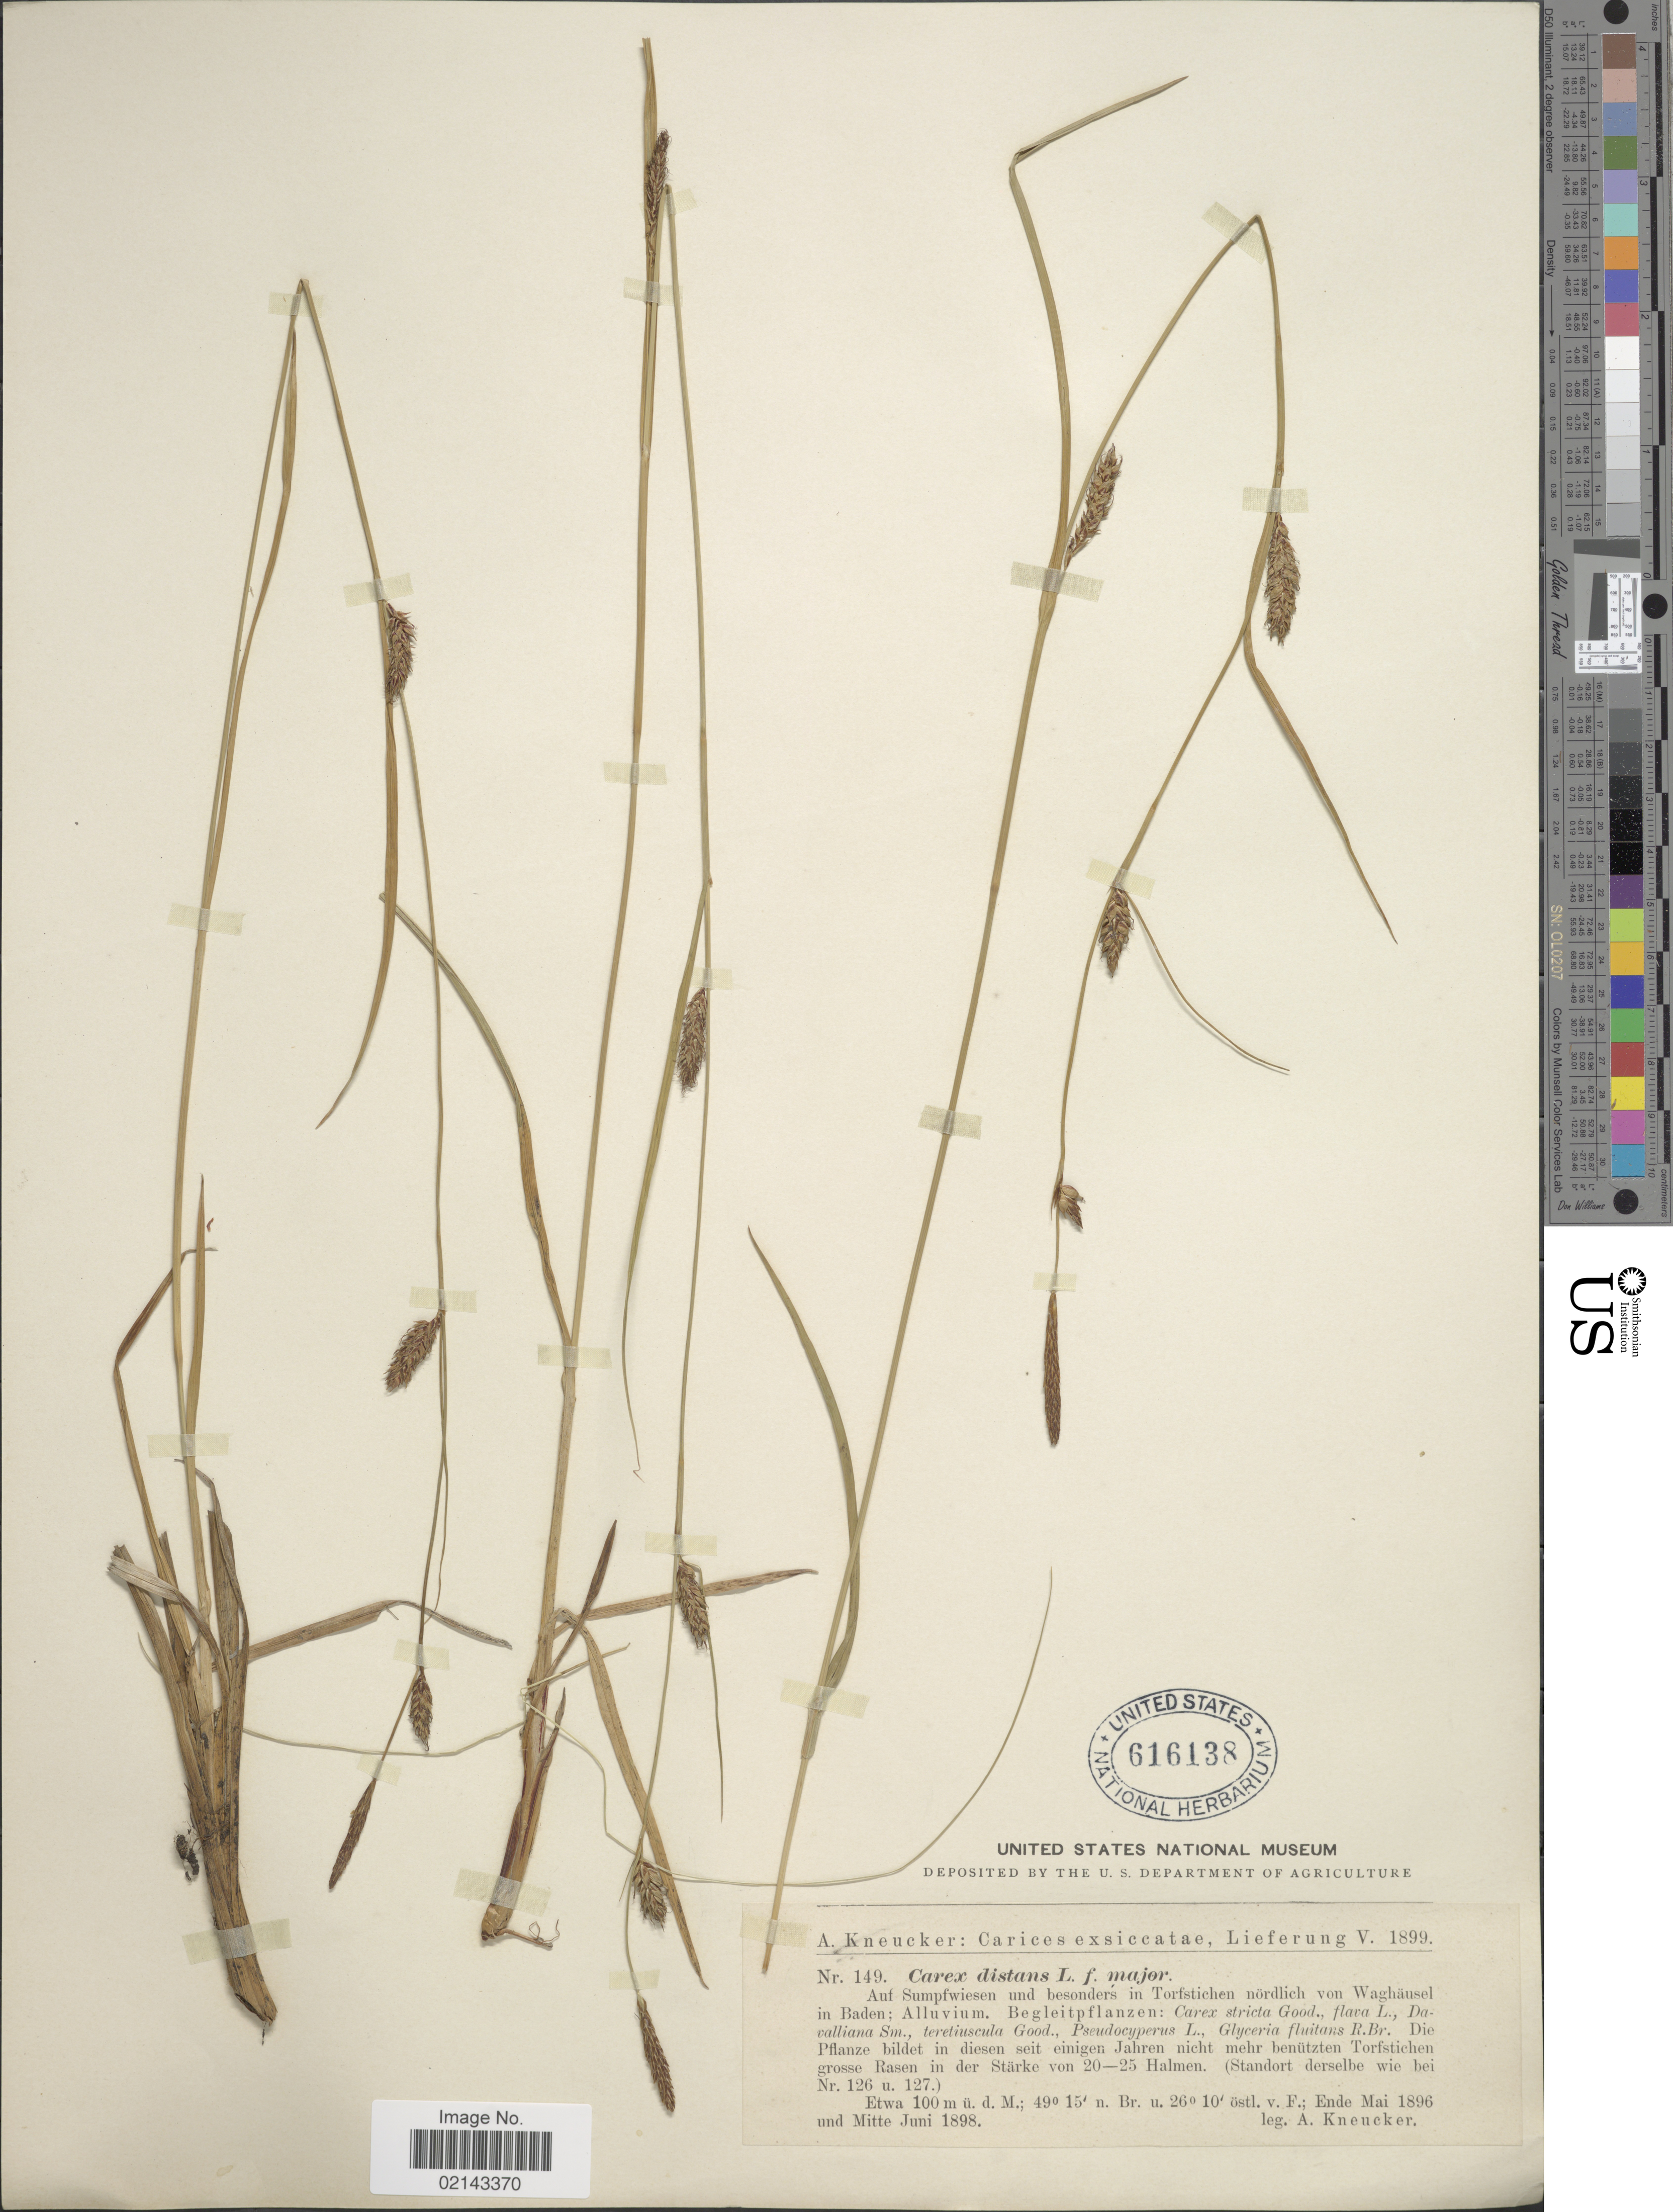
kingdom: Plantae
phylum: Tracheophyta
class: Liliopsida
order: Poales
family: Cyperaceae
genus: Carex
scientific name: Carex distans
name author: L.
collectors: A. Kneucker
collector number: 149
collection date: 1896-05/1898-05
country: Germany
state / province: Baden-Württemberg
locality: Auf Sumpfwiesen und besonders in Torfstichen nordlich von Waghausel in Baden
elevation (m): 100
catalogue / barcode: US 616138